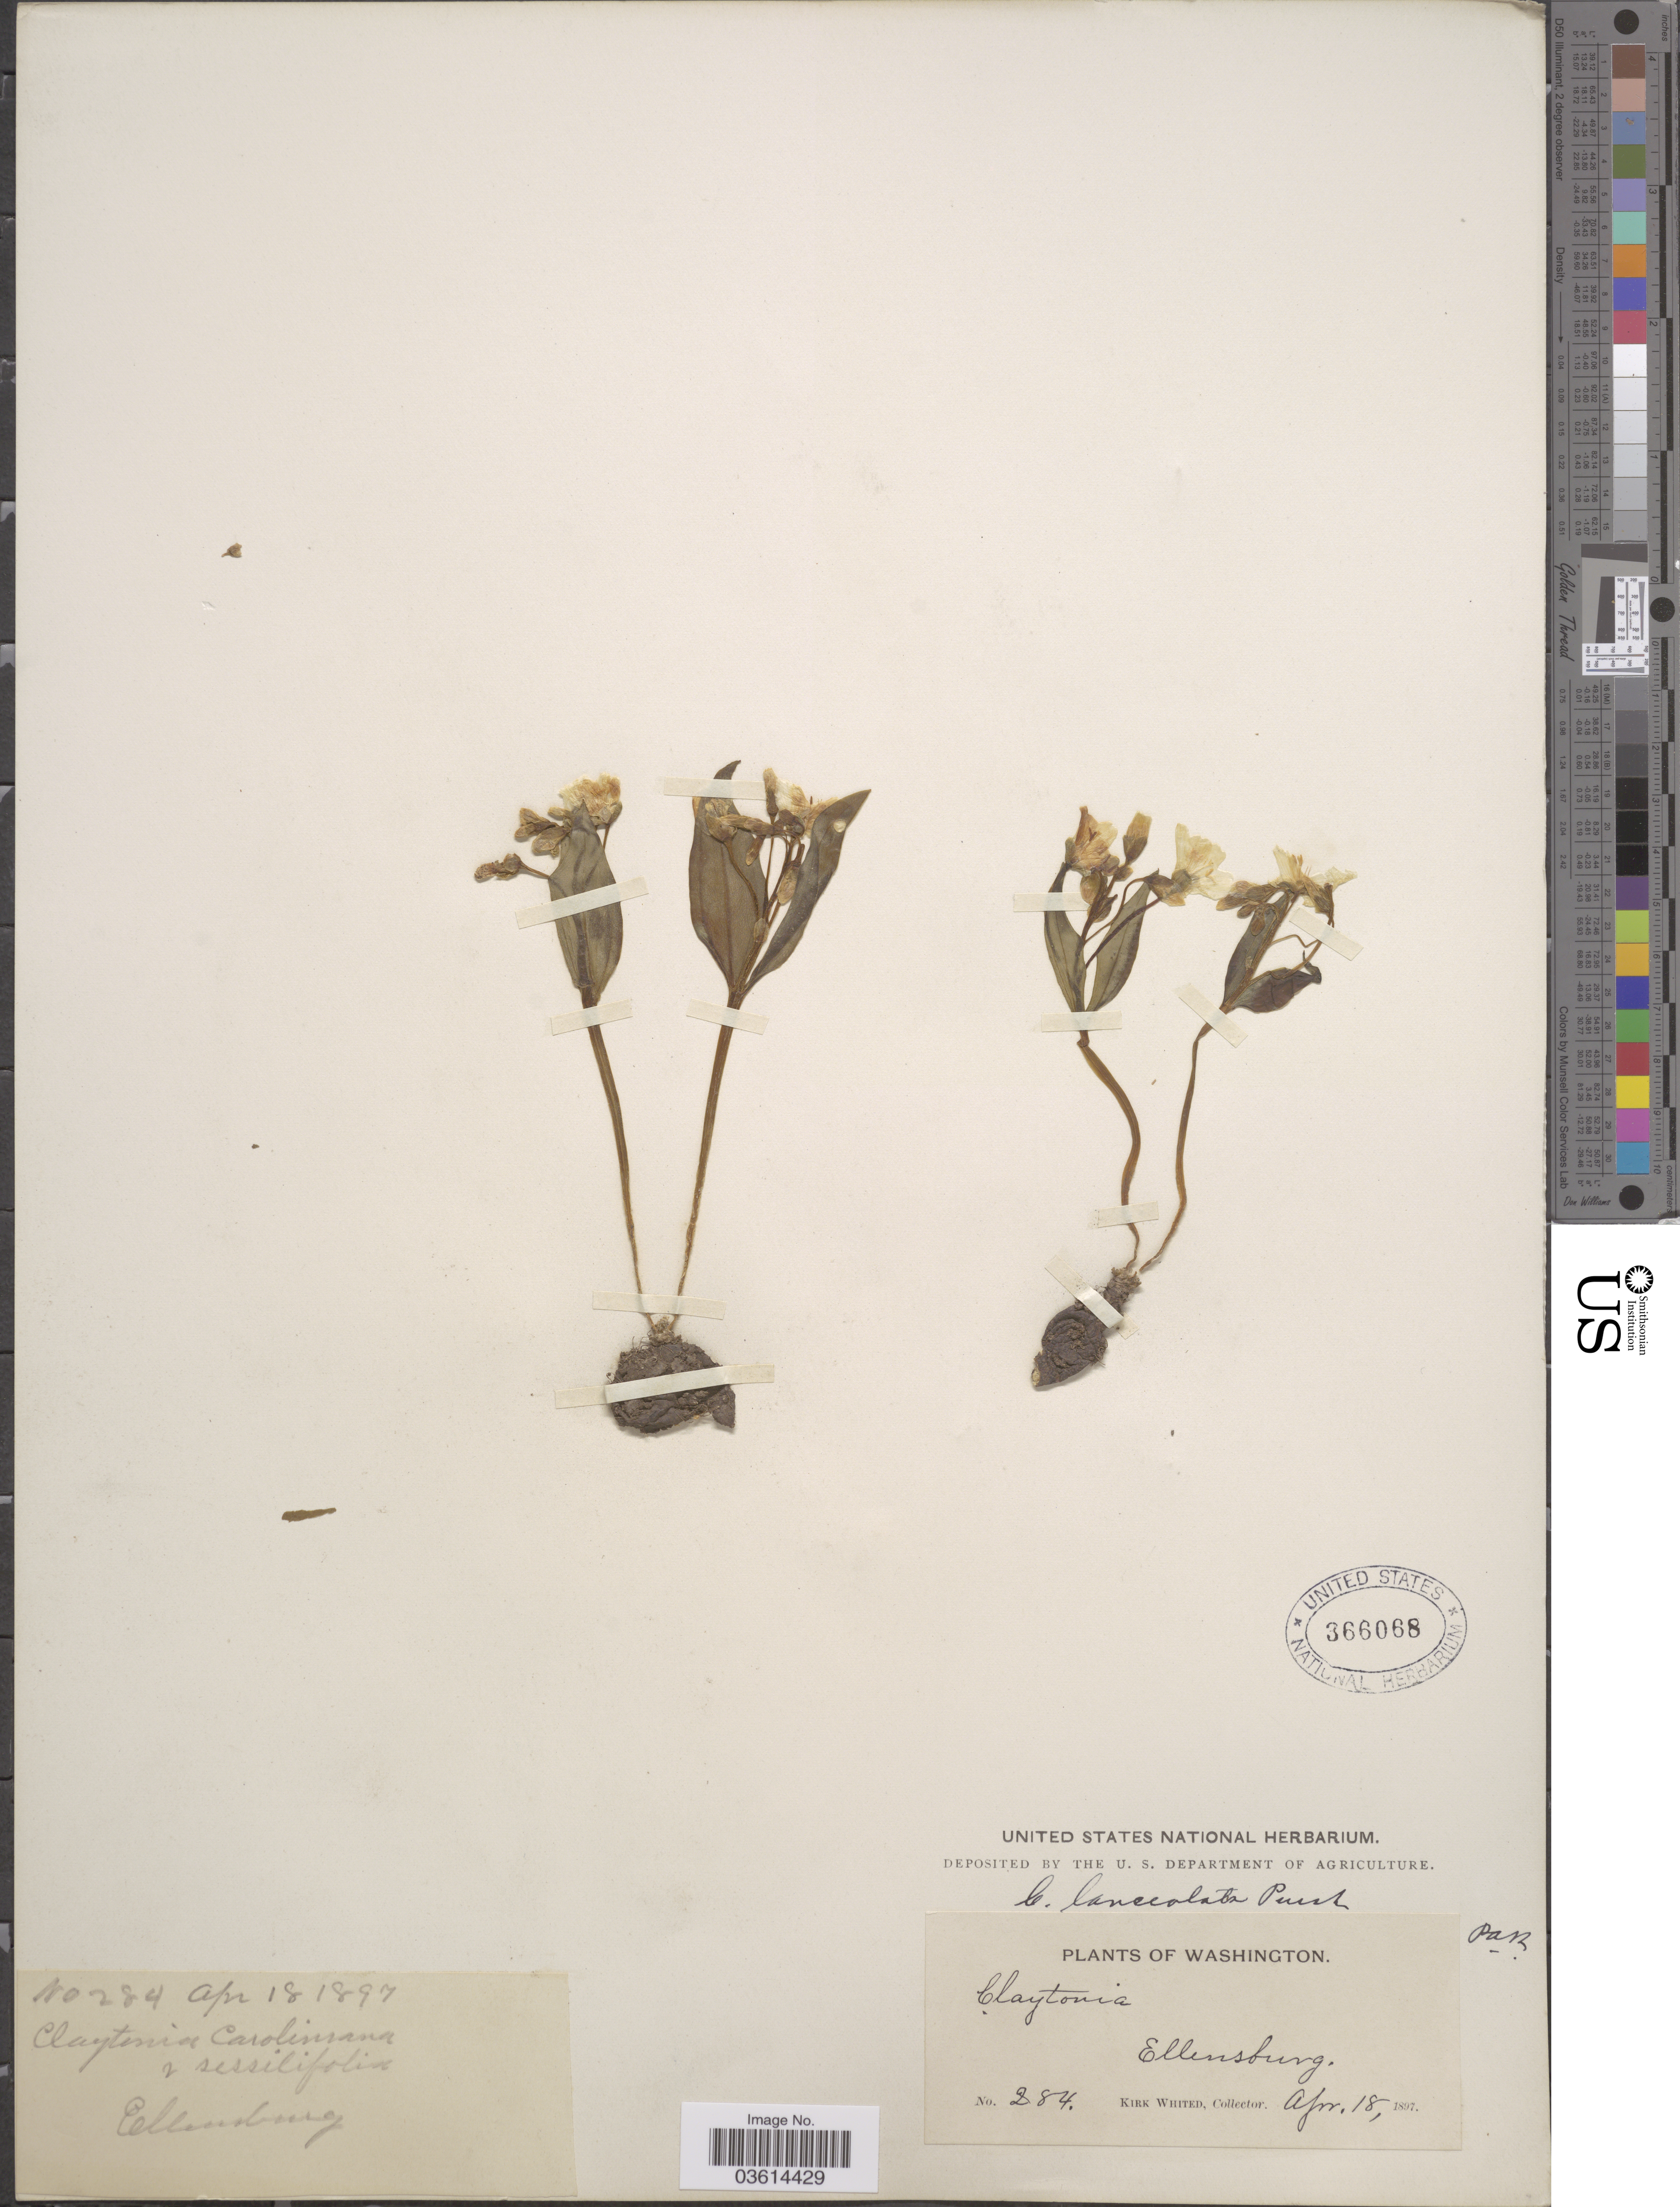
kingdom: Plantae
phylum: Tracheophyta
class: Magnoliopsida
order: Caryophyllales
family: Montiaceae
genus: Claytonia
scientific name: Claytonia lanceolata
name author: Pursh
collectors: K. Whited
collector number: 284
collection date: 1897-04-18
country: United States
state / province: Washington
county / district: Kittitas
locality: Ellensburg.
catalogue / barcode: US 366068